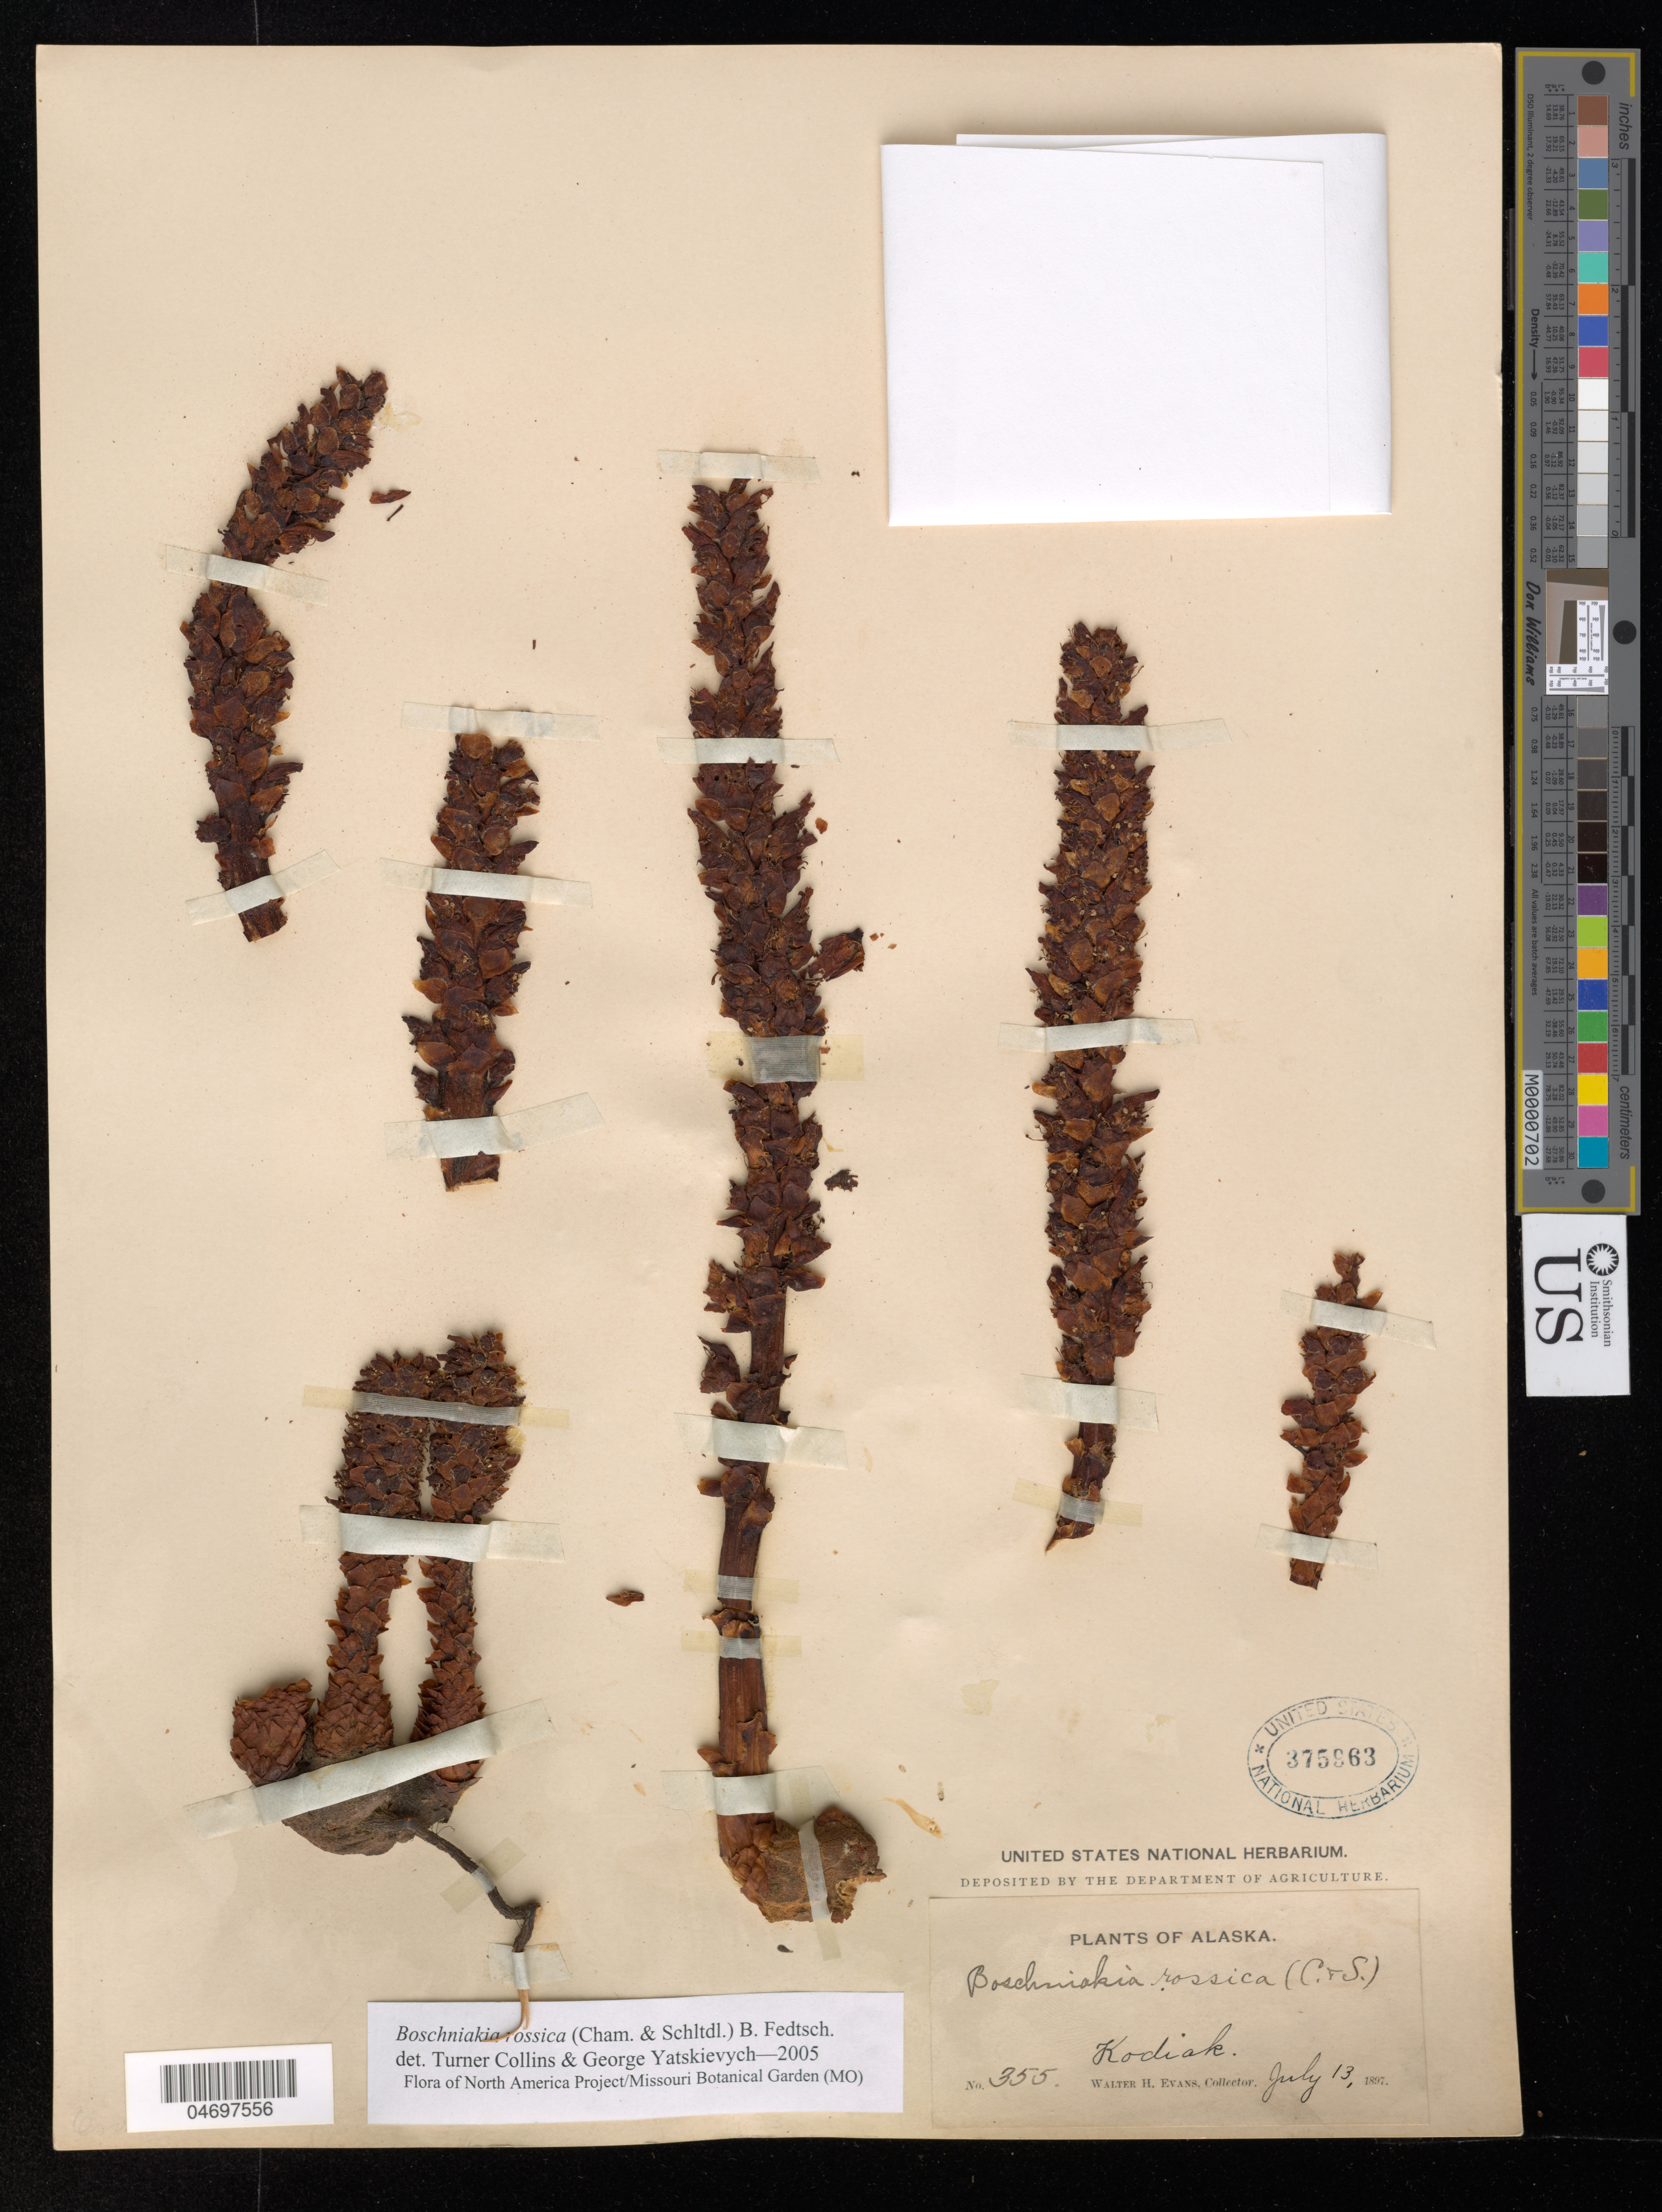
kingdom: Plantae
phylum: Tracheophyta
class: Magnoliopsida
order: Lamiales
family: Orobanchaceae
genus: Boschniakia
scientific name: Boschniakia rossica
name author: (Cham. & Schltdl.) B. Fedtsch.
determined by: Collins, L. T.; Yatskievych, G. A.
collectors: W. H. Evans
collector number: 355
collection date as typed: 13 Jul 1897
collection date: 1897-07-13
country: United States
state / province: Alaska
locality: Kodiak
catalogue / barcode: US 375963